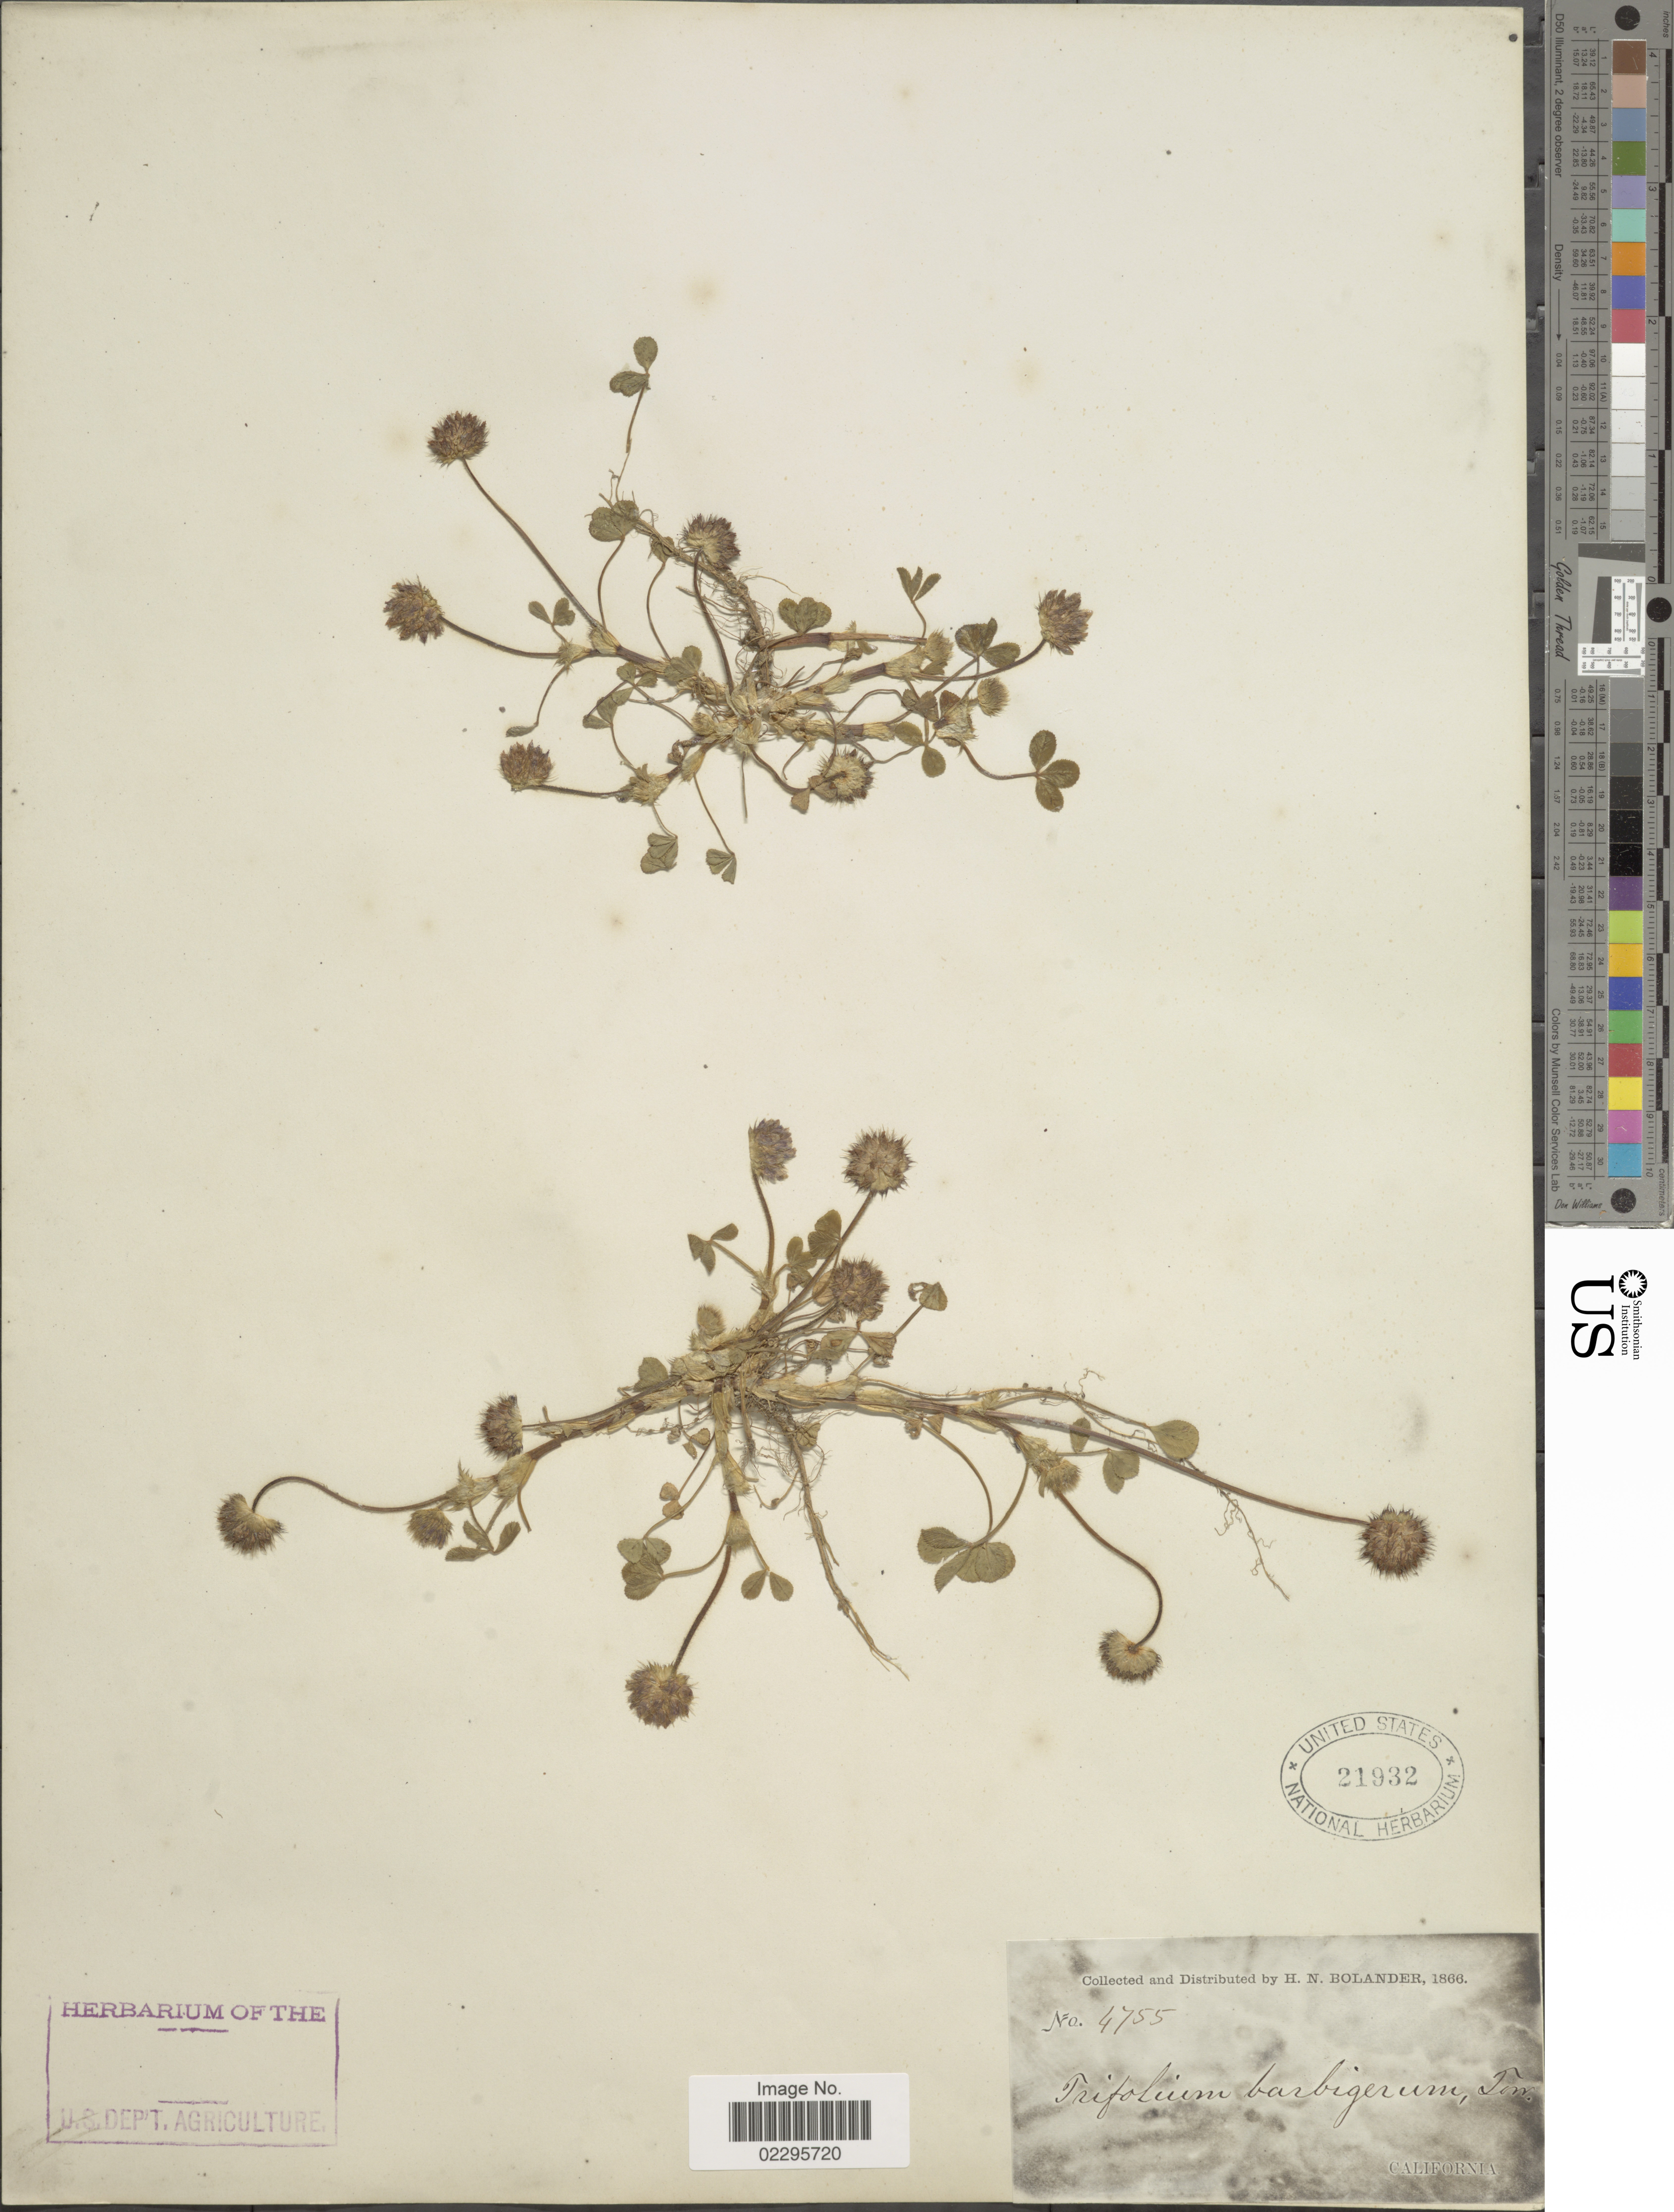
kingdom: Plantae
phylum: Tracheophyta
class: Magnoliopsida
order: Fabales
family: Fabaceae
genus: Trifolium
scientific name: Trifolium barbigerum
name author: Torr.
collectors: H. Bolander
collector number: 4755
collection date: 1866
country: United States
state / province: California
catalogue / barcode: US 21932